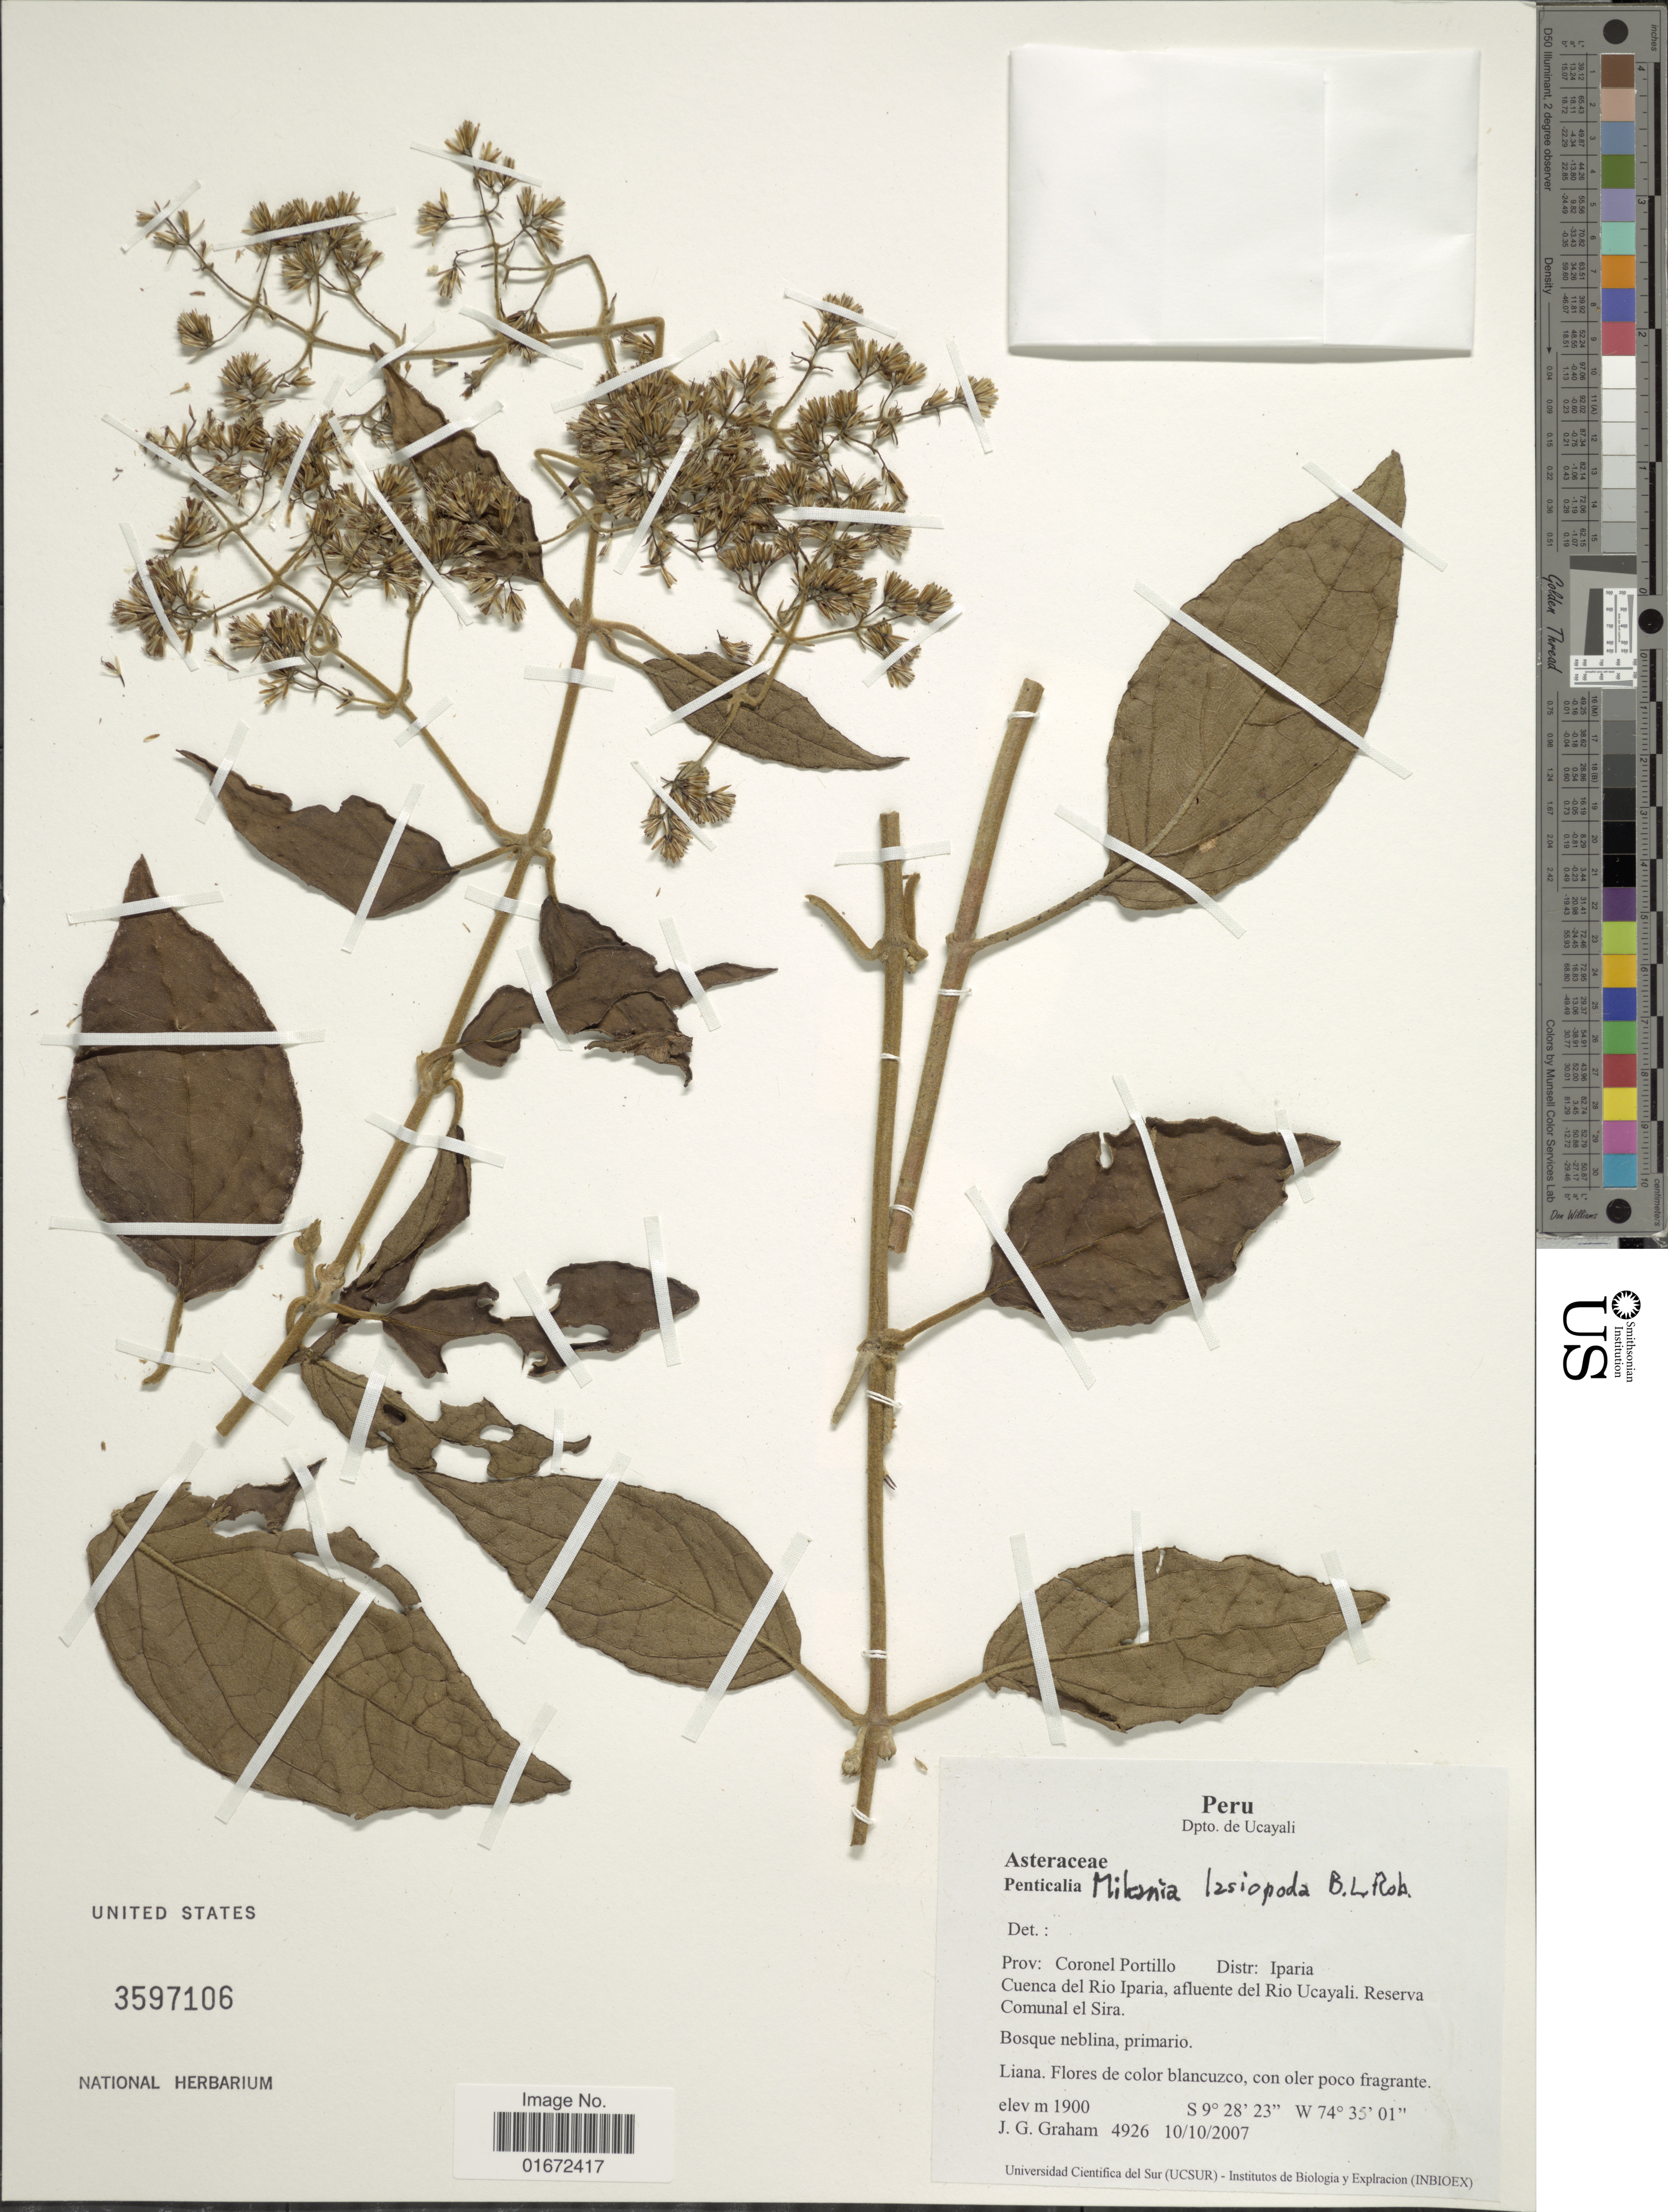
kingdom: Plantae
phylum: Tracheophyta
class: Magnoliopsida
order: Asterales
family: Asteraceae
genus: Mikania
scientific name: Mikania lasiopoda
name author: B.L. Rob.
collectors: J. Graham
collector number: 4926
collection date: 2007-10-10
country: Peru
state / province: Ucayali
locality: Dpto. de Ucayali. Prov: Coronel Portillo. Distr: Iparia. Cuenca del Rio Iparia, afluente del Rio Ucayali. Reserva Comunal el Sira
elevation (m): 1900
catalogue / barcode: US 3597106